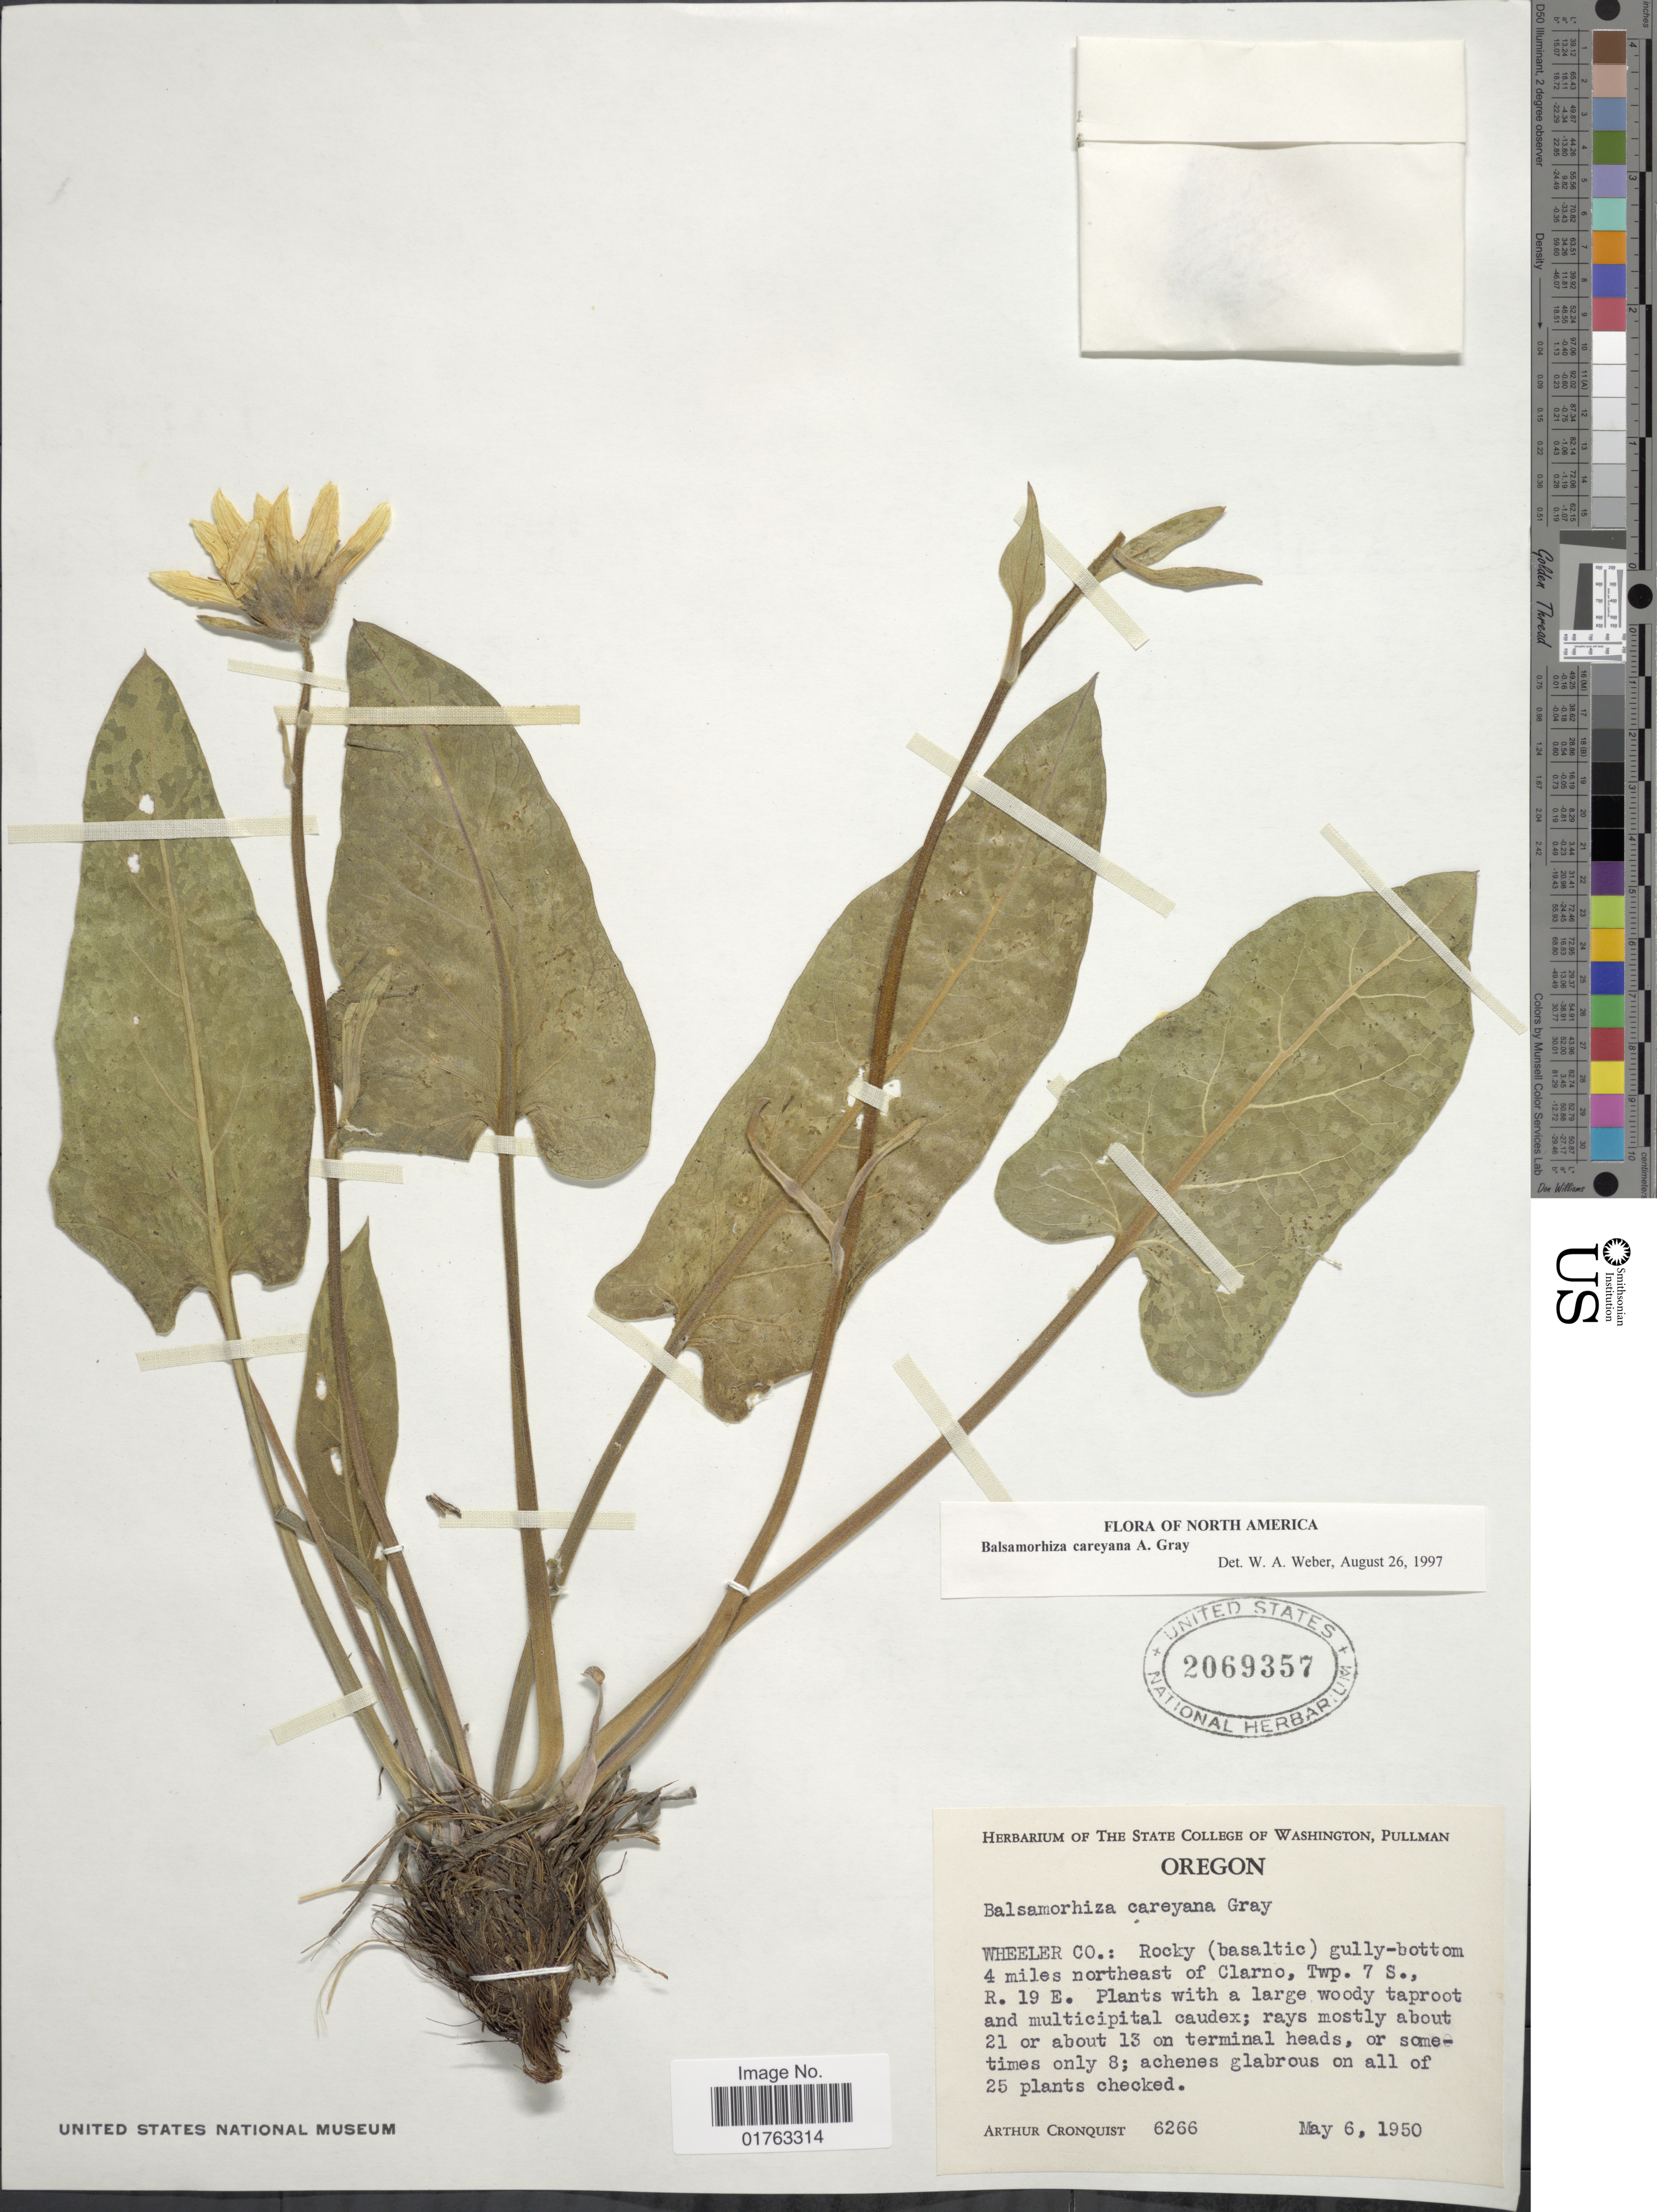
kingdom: Plantae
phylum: Tracheophyta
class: Magnoliopsida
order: Asterales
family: Asteraceae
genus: Balsamorhiza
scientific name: Balsamorhiza careyana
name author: A. Gray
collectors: A. J. Cronquist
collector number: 6266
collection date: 1950-05-06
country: United States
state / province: Oregon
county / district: Wheeler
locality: Wheeler Co.: Rocky (basaltic) gully bttom 4 miles north-east of Clarno, Twp. 7 S., R. 19 E.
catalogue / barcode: US 2069357